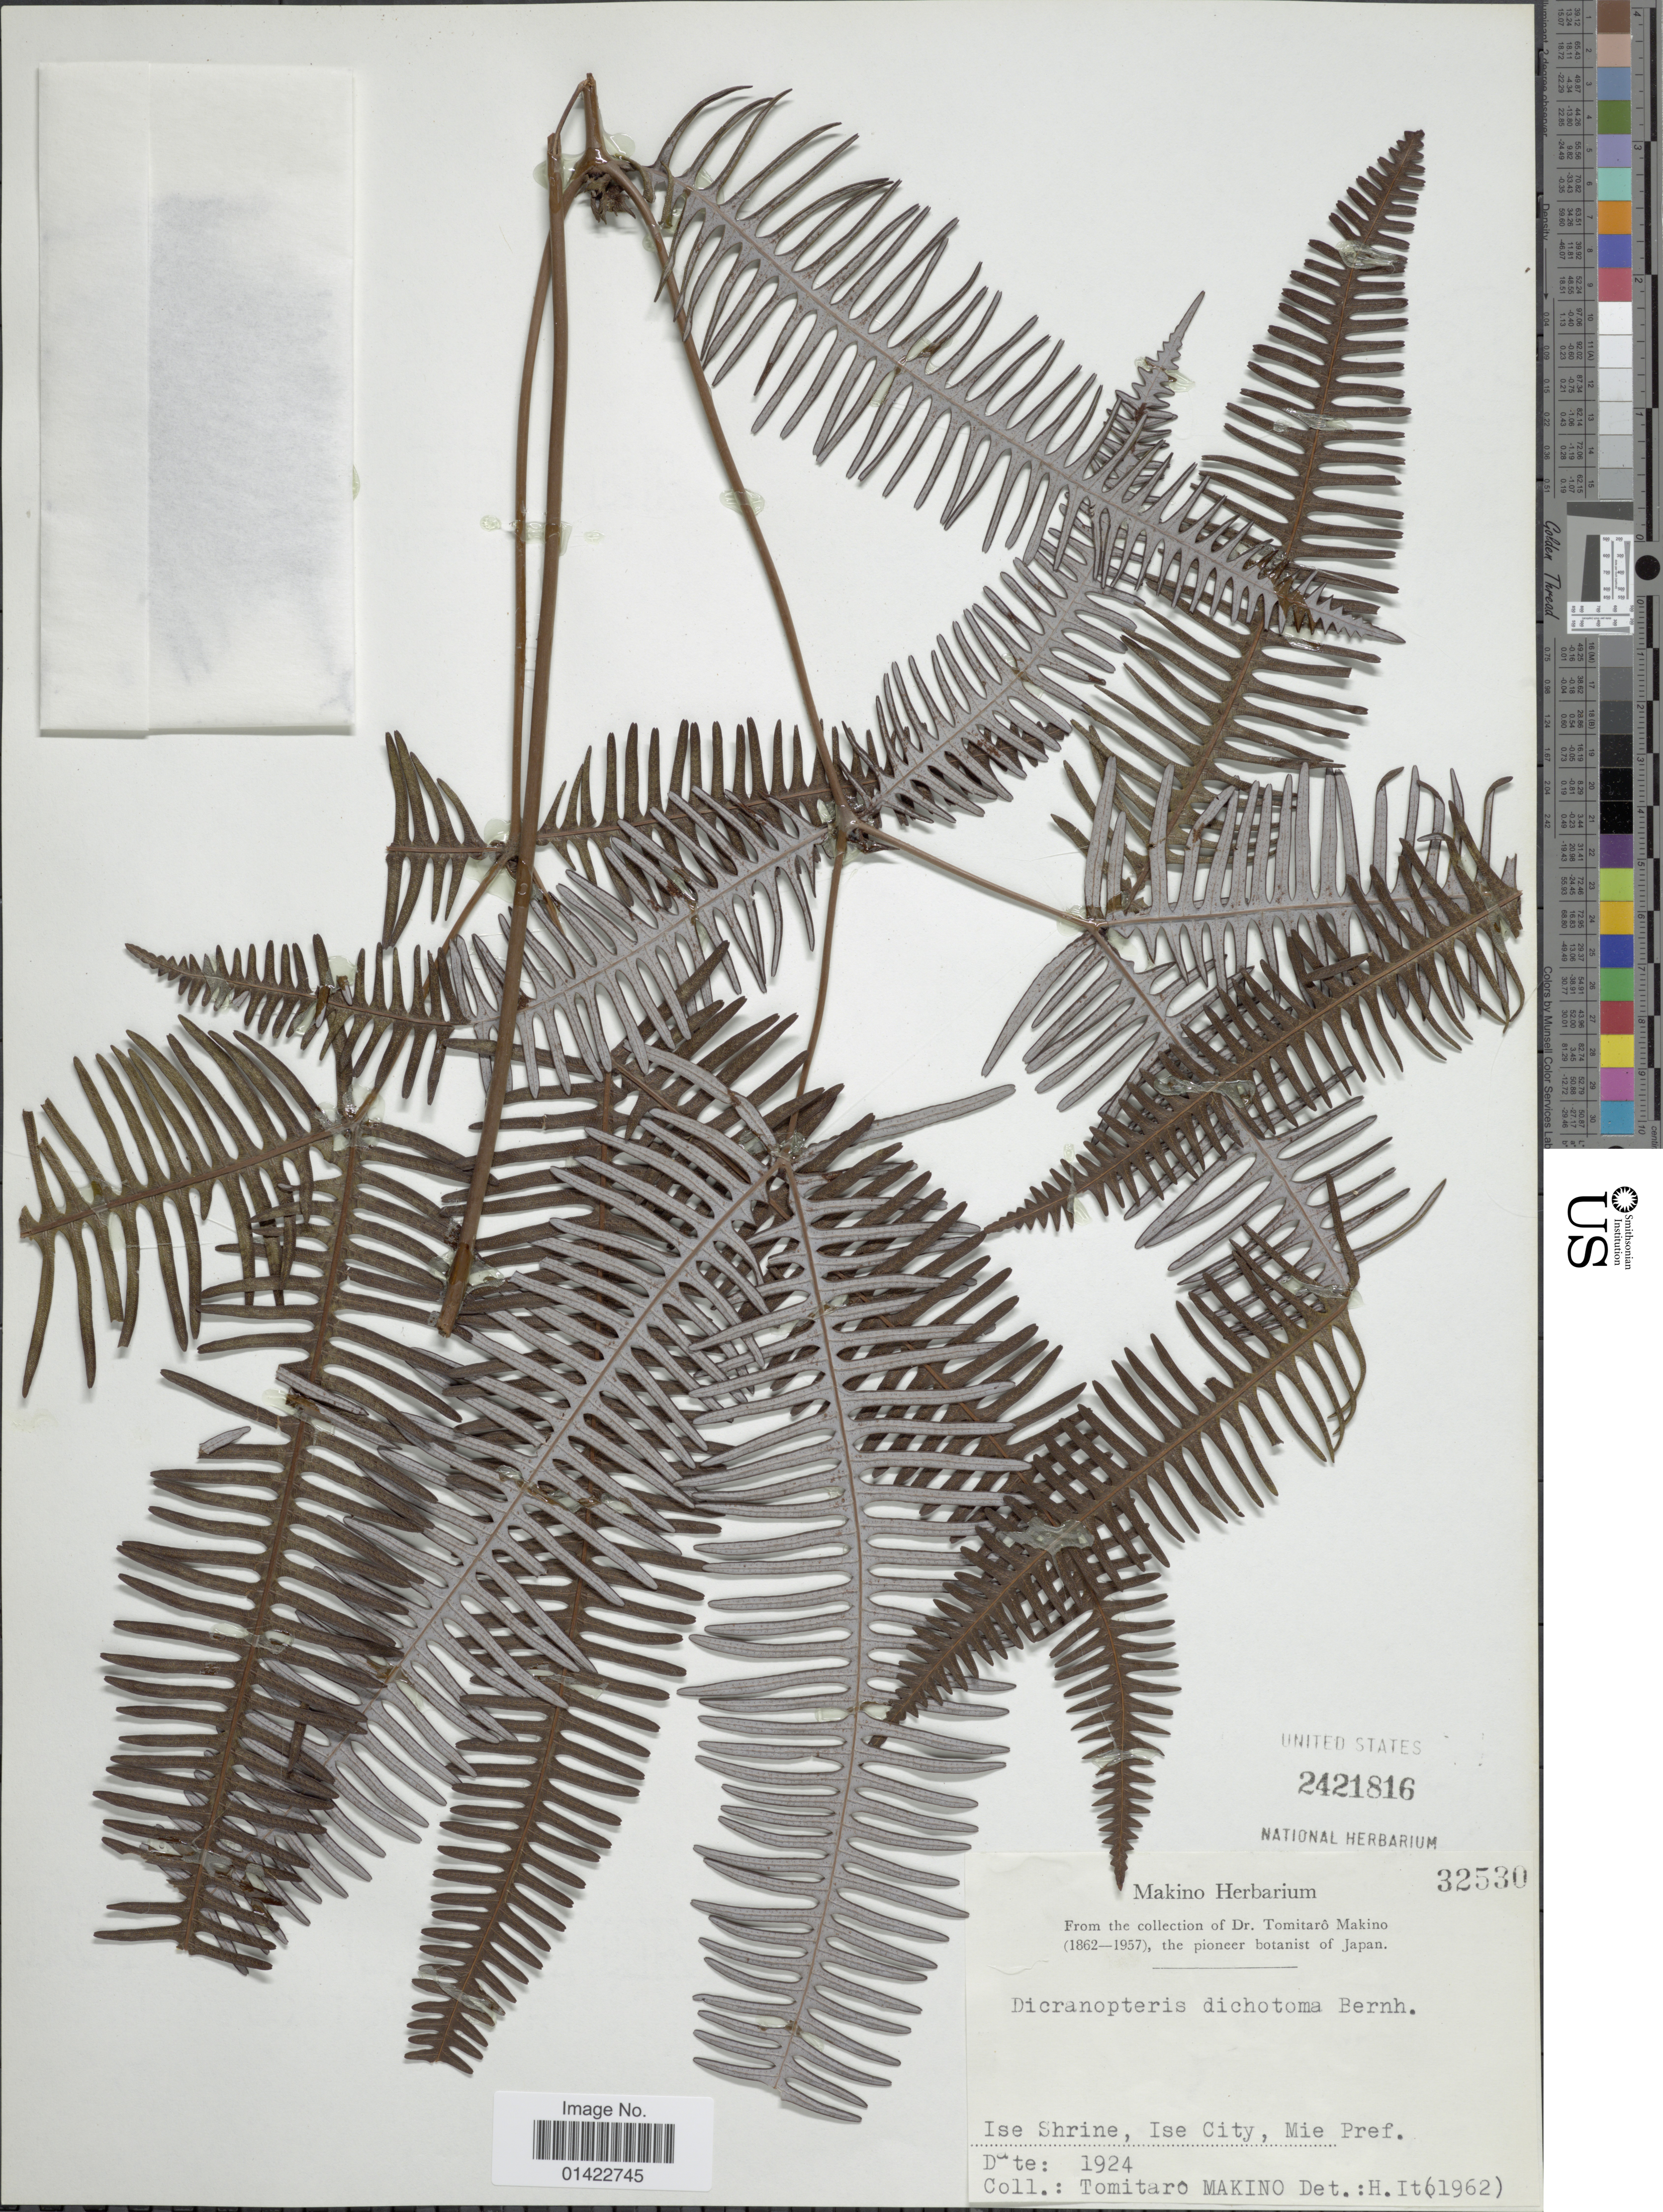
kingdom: Plantae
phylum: Tracheophyta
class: Polypodiopsida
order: Gleicheniales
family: Gleicheniaceae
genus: Sticherus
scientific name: Sticherus dichotomus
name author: (L.) Copel.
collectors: T. Makino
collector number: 32530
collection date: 1924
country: Japan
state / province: Mie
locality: Ise Shrine, Ise City, Mie Pref.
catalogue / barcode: US 2421816